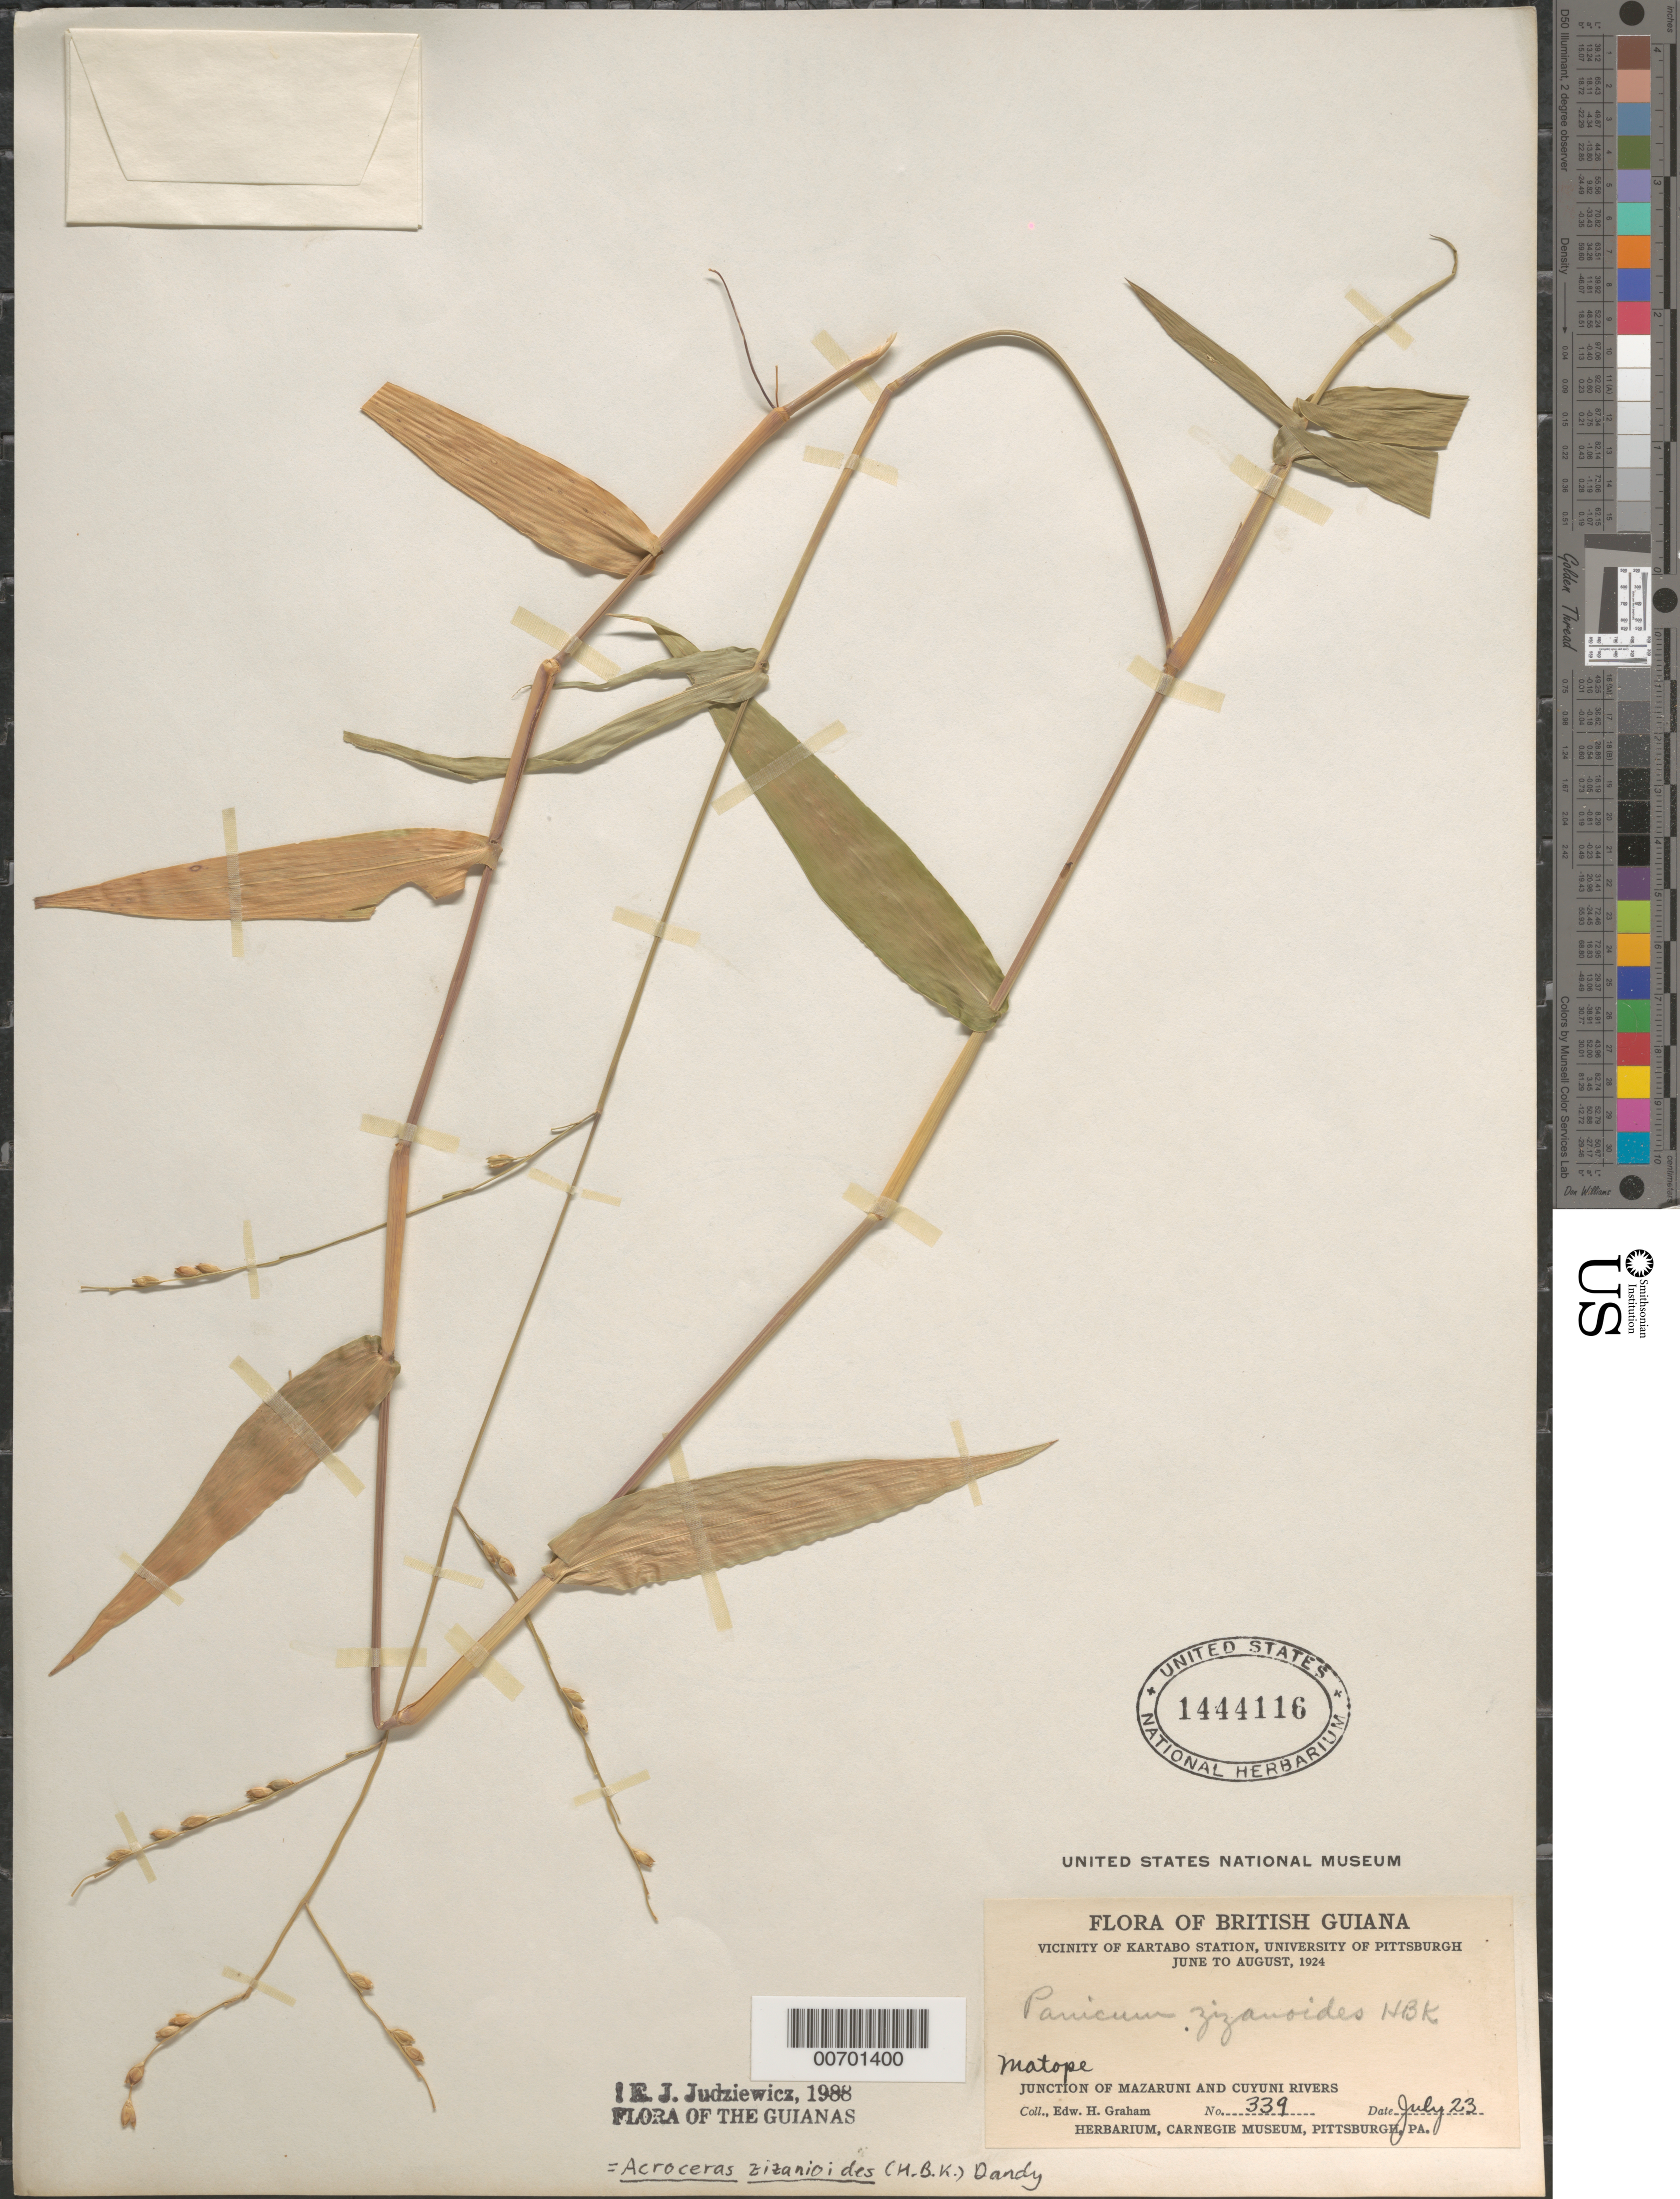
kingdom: Plantae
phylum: Tracheophyta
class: Liliopsida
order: Poales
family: Poaceae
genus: Acroceras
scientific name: Acroceras zizanioides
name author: (Kunth) Dandy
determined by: Judziewicz, E. J.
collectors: E. H. Graham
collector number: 339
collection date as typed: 23-Jul-24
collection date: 1924-07-23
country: Guyana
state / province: Cuyuni-Mazaruni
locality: Matope, junction of Mazaruni & Cuyuni Rivers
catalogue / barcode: US 1444116